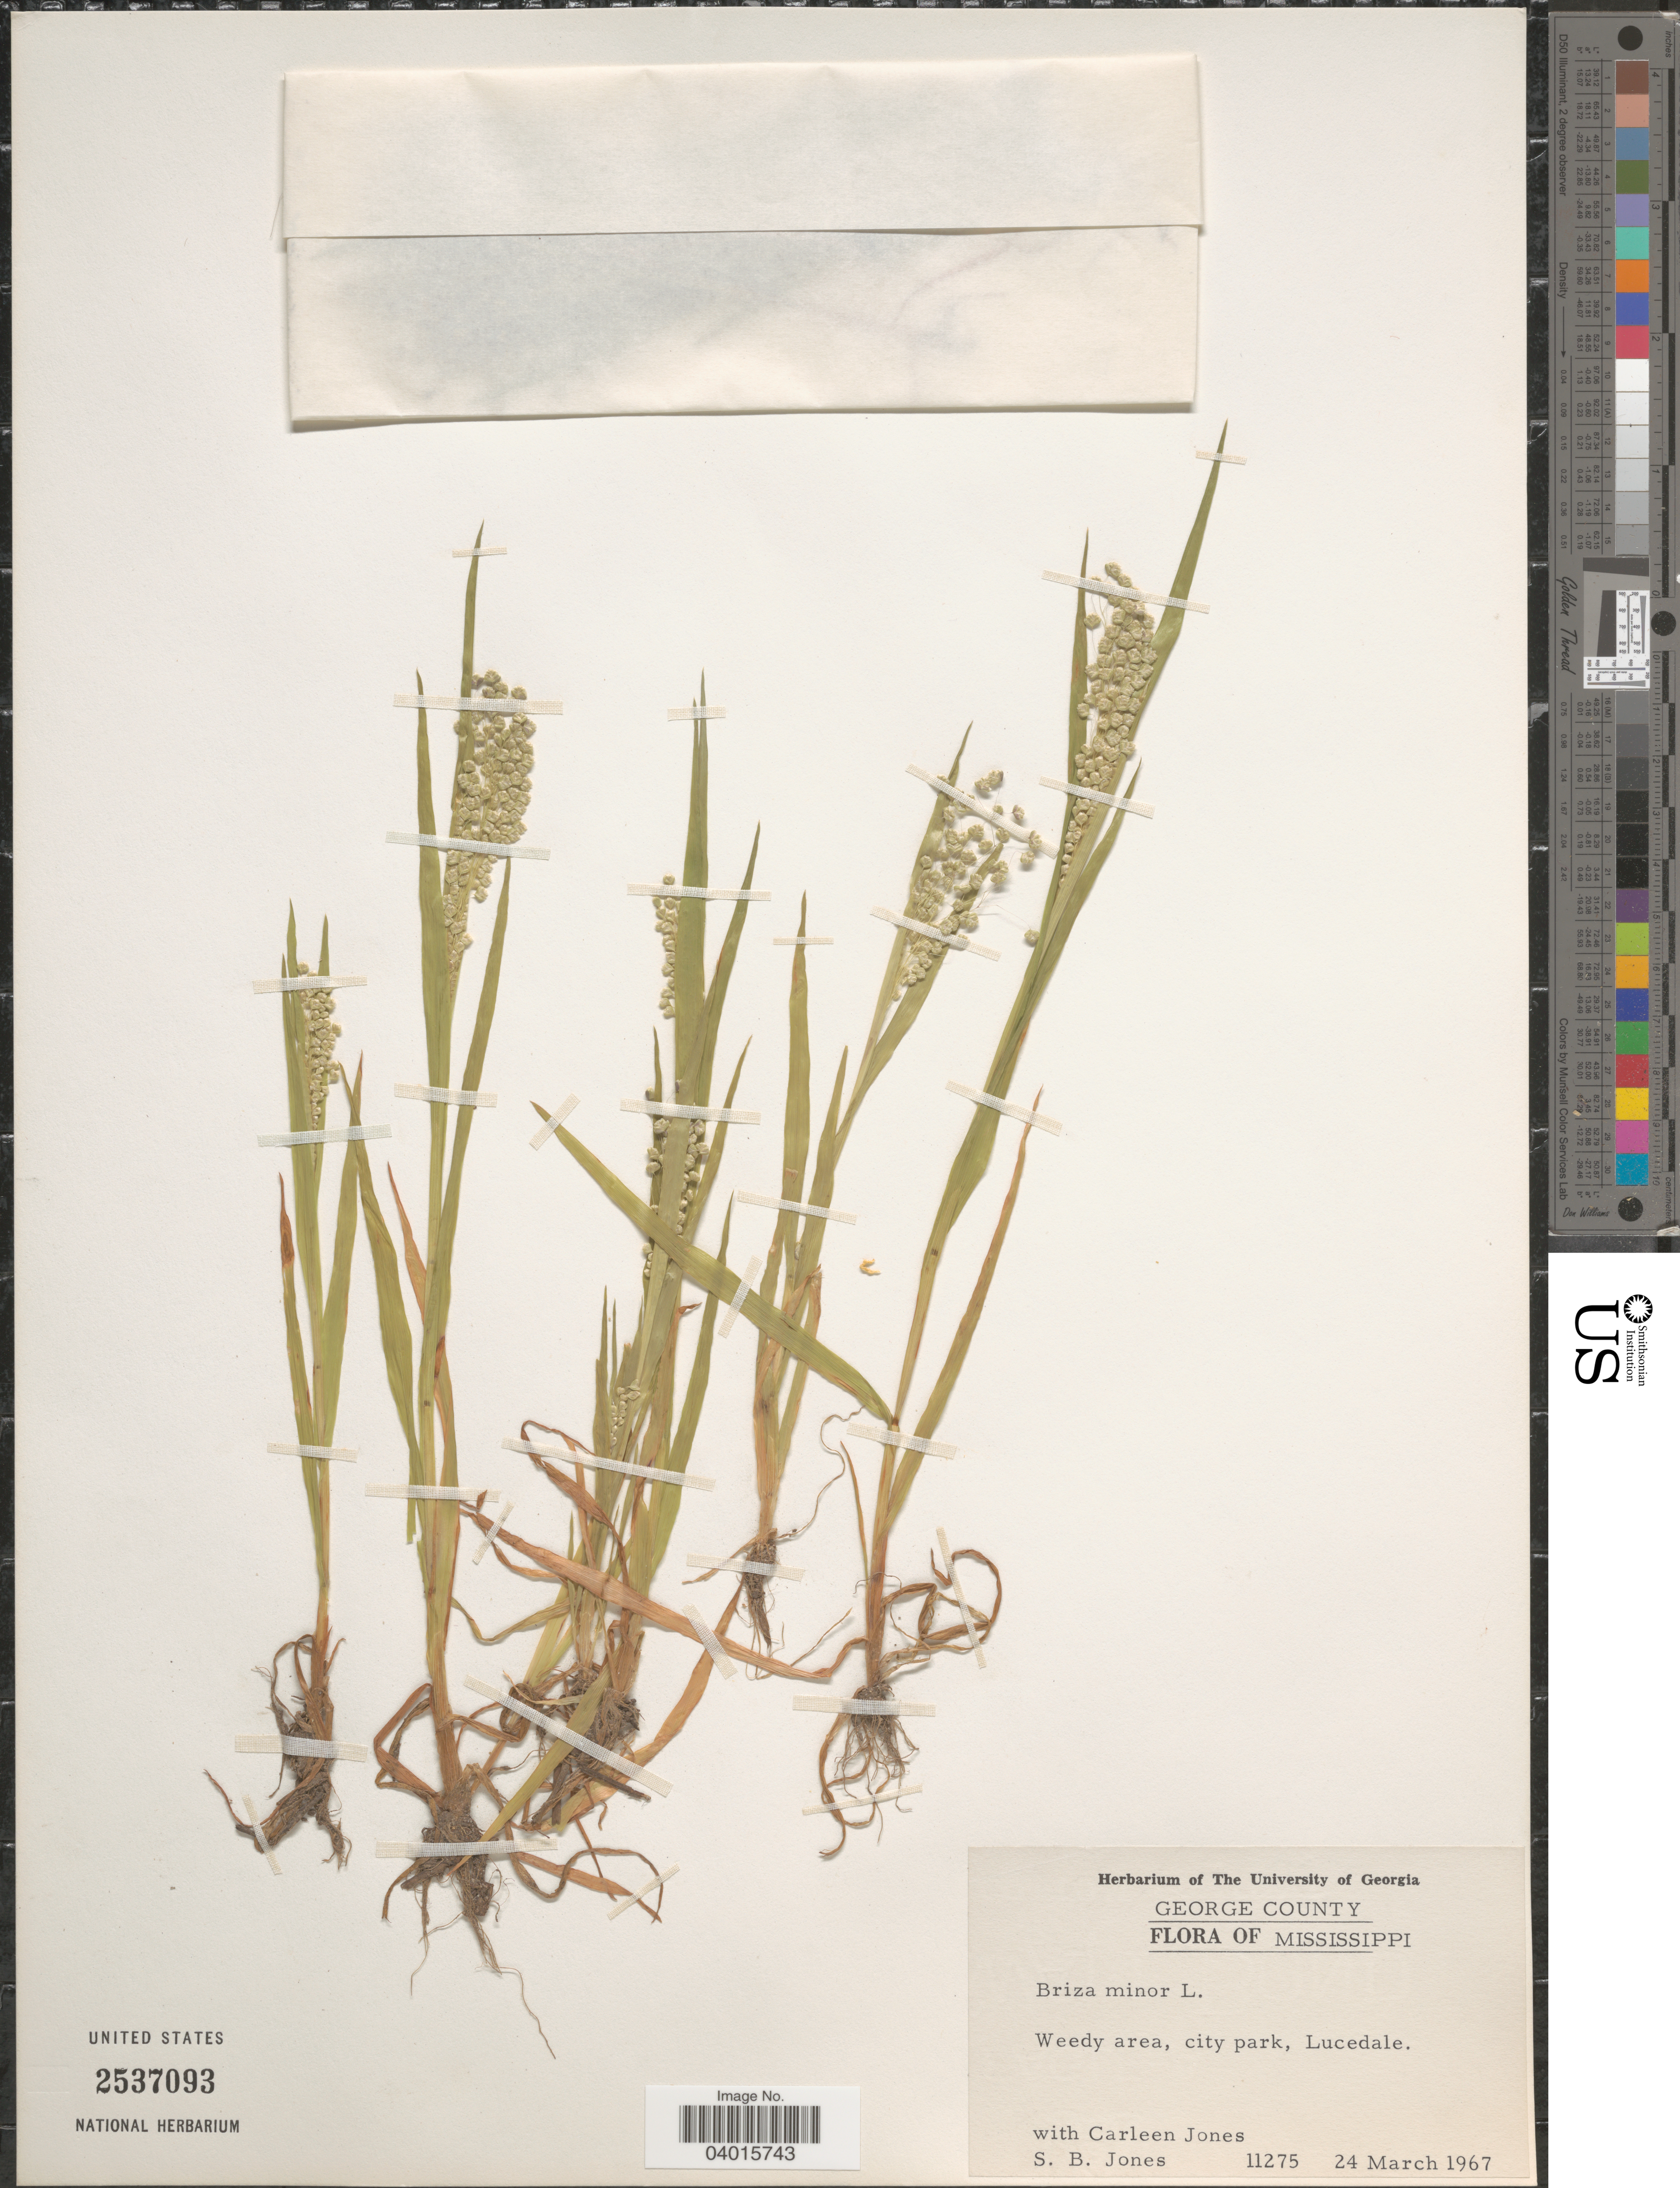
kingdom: Plantae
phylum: Tracheophyta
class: Liliopsida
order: Poales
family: Poaceae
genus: Briza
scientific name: Briza minor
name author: L.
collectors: S. B. Jones & Carleen Jones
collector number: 11275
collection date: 1967-03-24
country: United States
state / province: Mississippi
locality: George County. Weedy area, city park, Lucedale.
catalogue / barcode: US 2537093